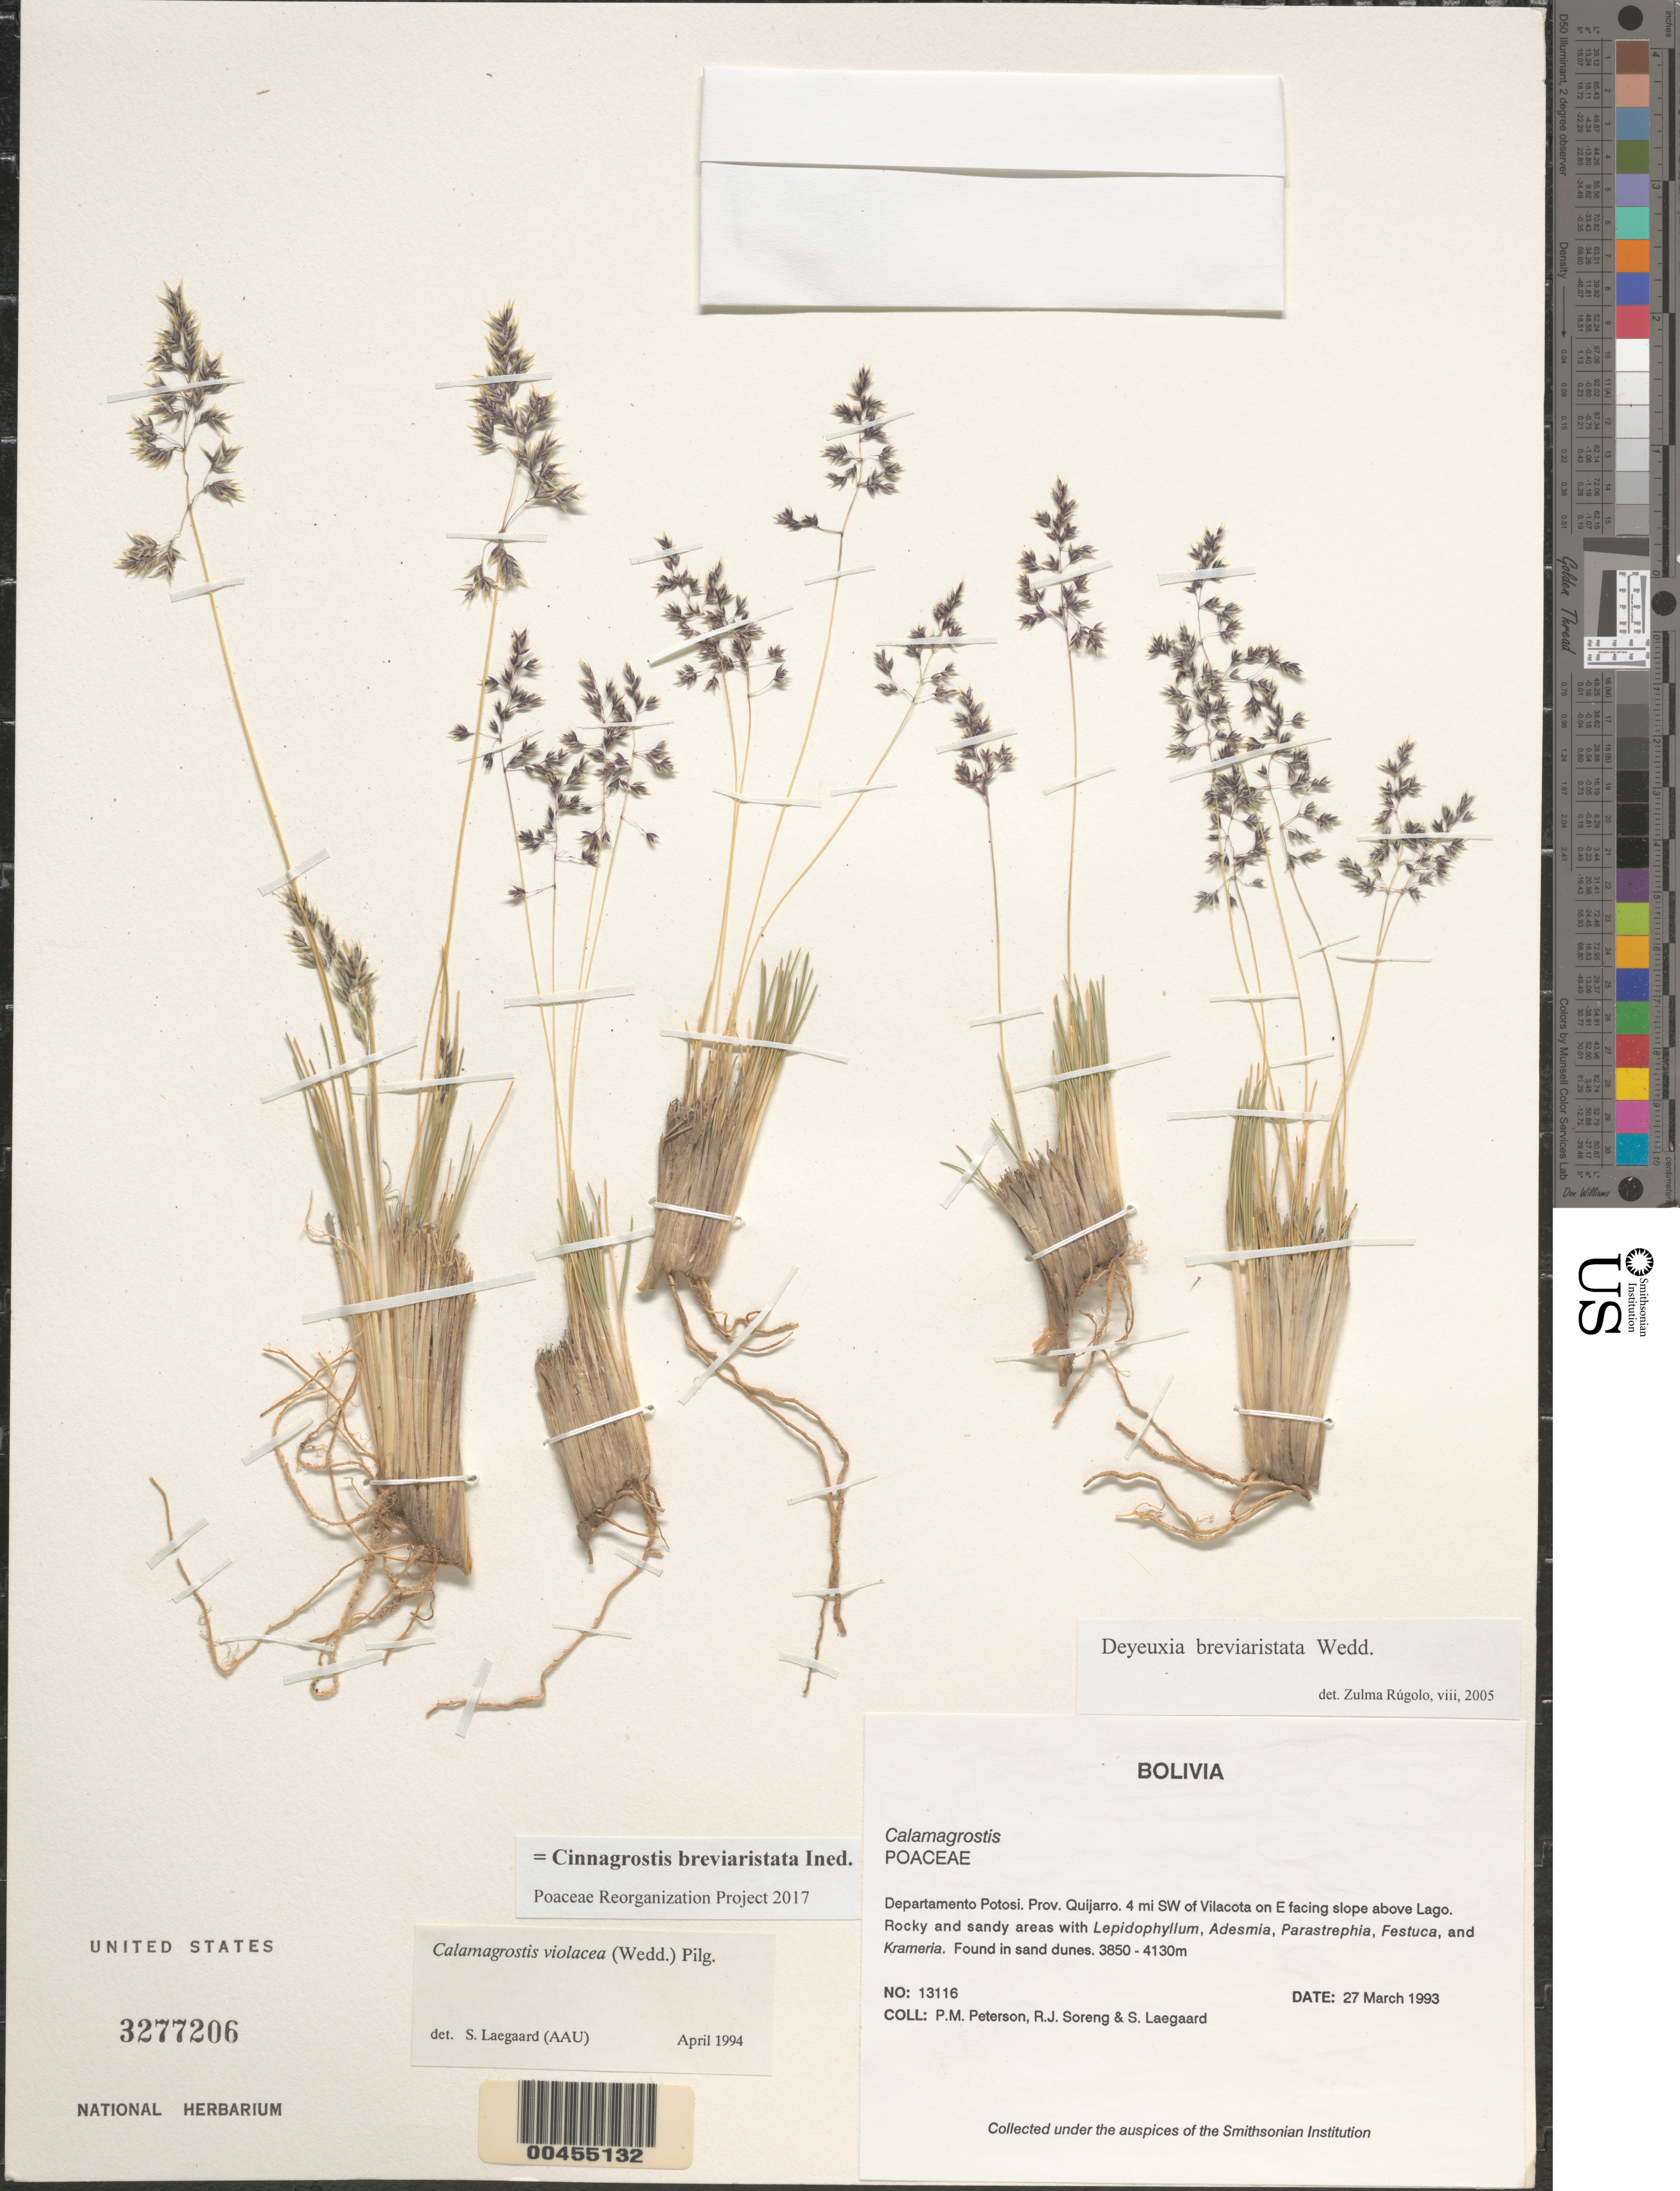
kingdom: Plantae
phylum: Tracheophyta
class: Liliopsida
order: Poales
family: Poaceae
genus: Cinnagrostis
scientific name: Cinnagrostis breviaristata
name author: (Wedd.) P.M. Peterson et al.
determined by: Poaceae Reorganization Project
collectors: P. M. Peterson, R. J. Soreng & S. Lægaard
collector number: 13116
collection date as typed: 27 Mar 1993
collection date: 1993-03-27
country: Bolivia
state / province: Potosí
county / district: Quijarro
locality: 4 mi SW of Villa Alota on E facing slope above lago.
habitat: Rocky and sandy areas with Lepidophyllum, Adesmia, Parastrephia, Festuca, and Krameria. Found in sand dunes.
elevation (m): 3850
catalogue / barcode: US 3277206